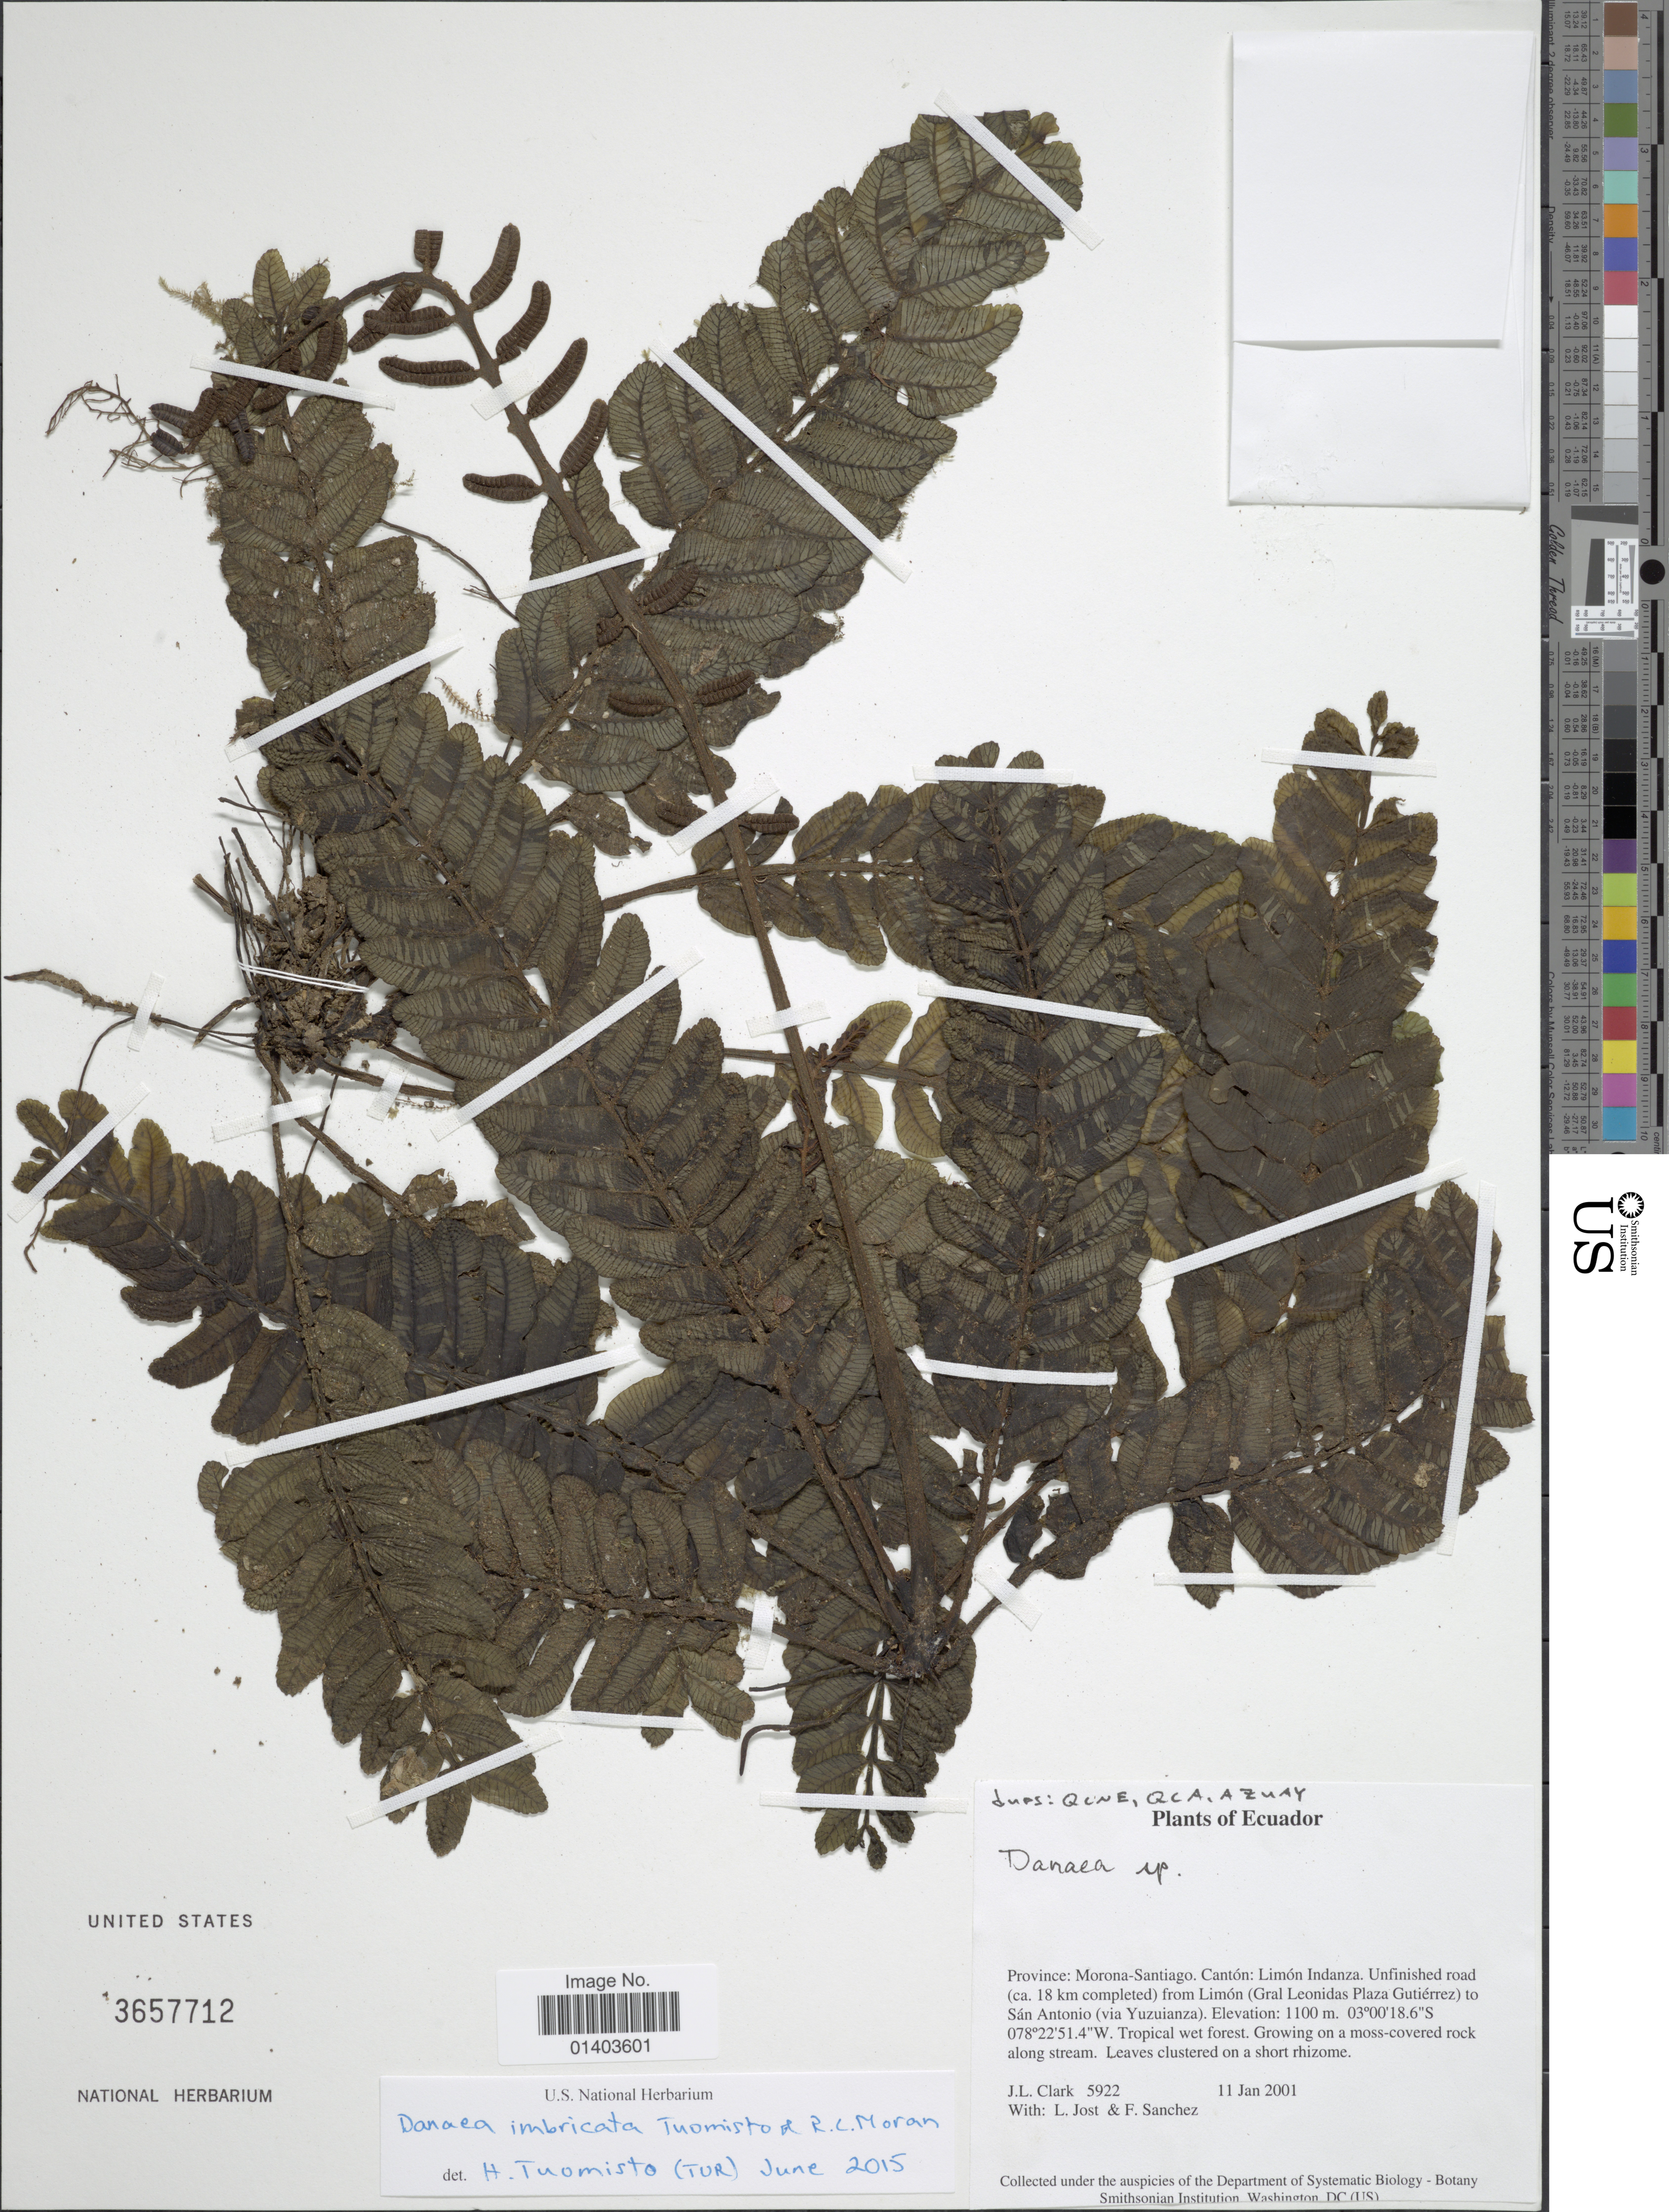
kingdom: Plantae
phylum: Tracheophyta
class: Polypodiopsida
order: Marattiales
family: Marattiaceae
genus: Danaea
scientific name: Danaea x imbricata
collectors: J. L. Clark, L. Jost & F. Sanchez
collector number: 5922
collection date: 2001-01-11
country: Ecuador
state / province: Morona-Santiago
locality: Cantón: Limón Indanza. Unfinished road (ca. 18 km completed) from Limón (Gral Leonidas Plaza Guitérrez) to Sán Antonio (via Yuzuanza)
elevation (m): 1100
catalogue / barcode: US 3657712